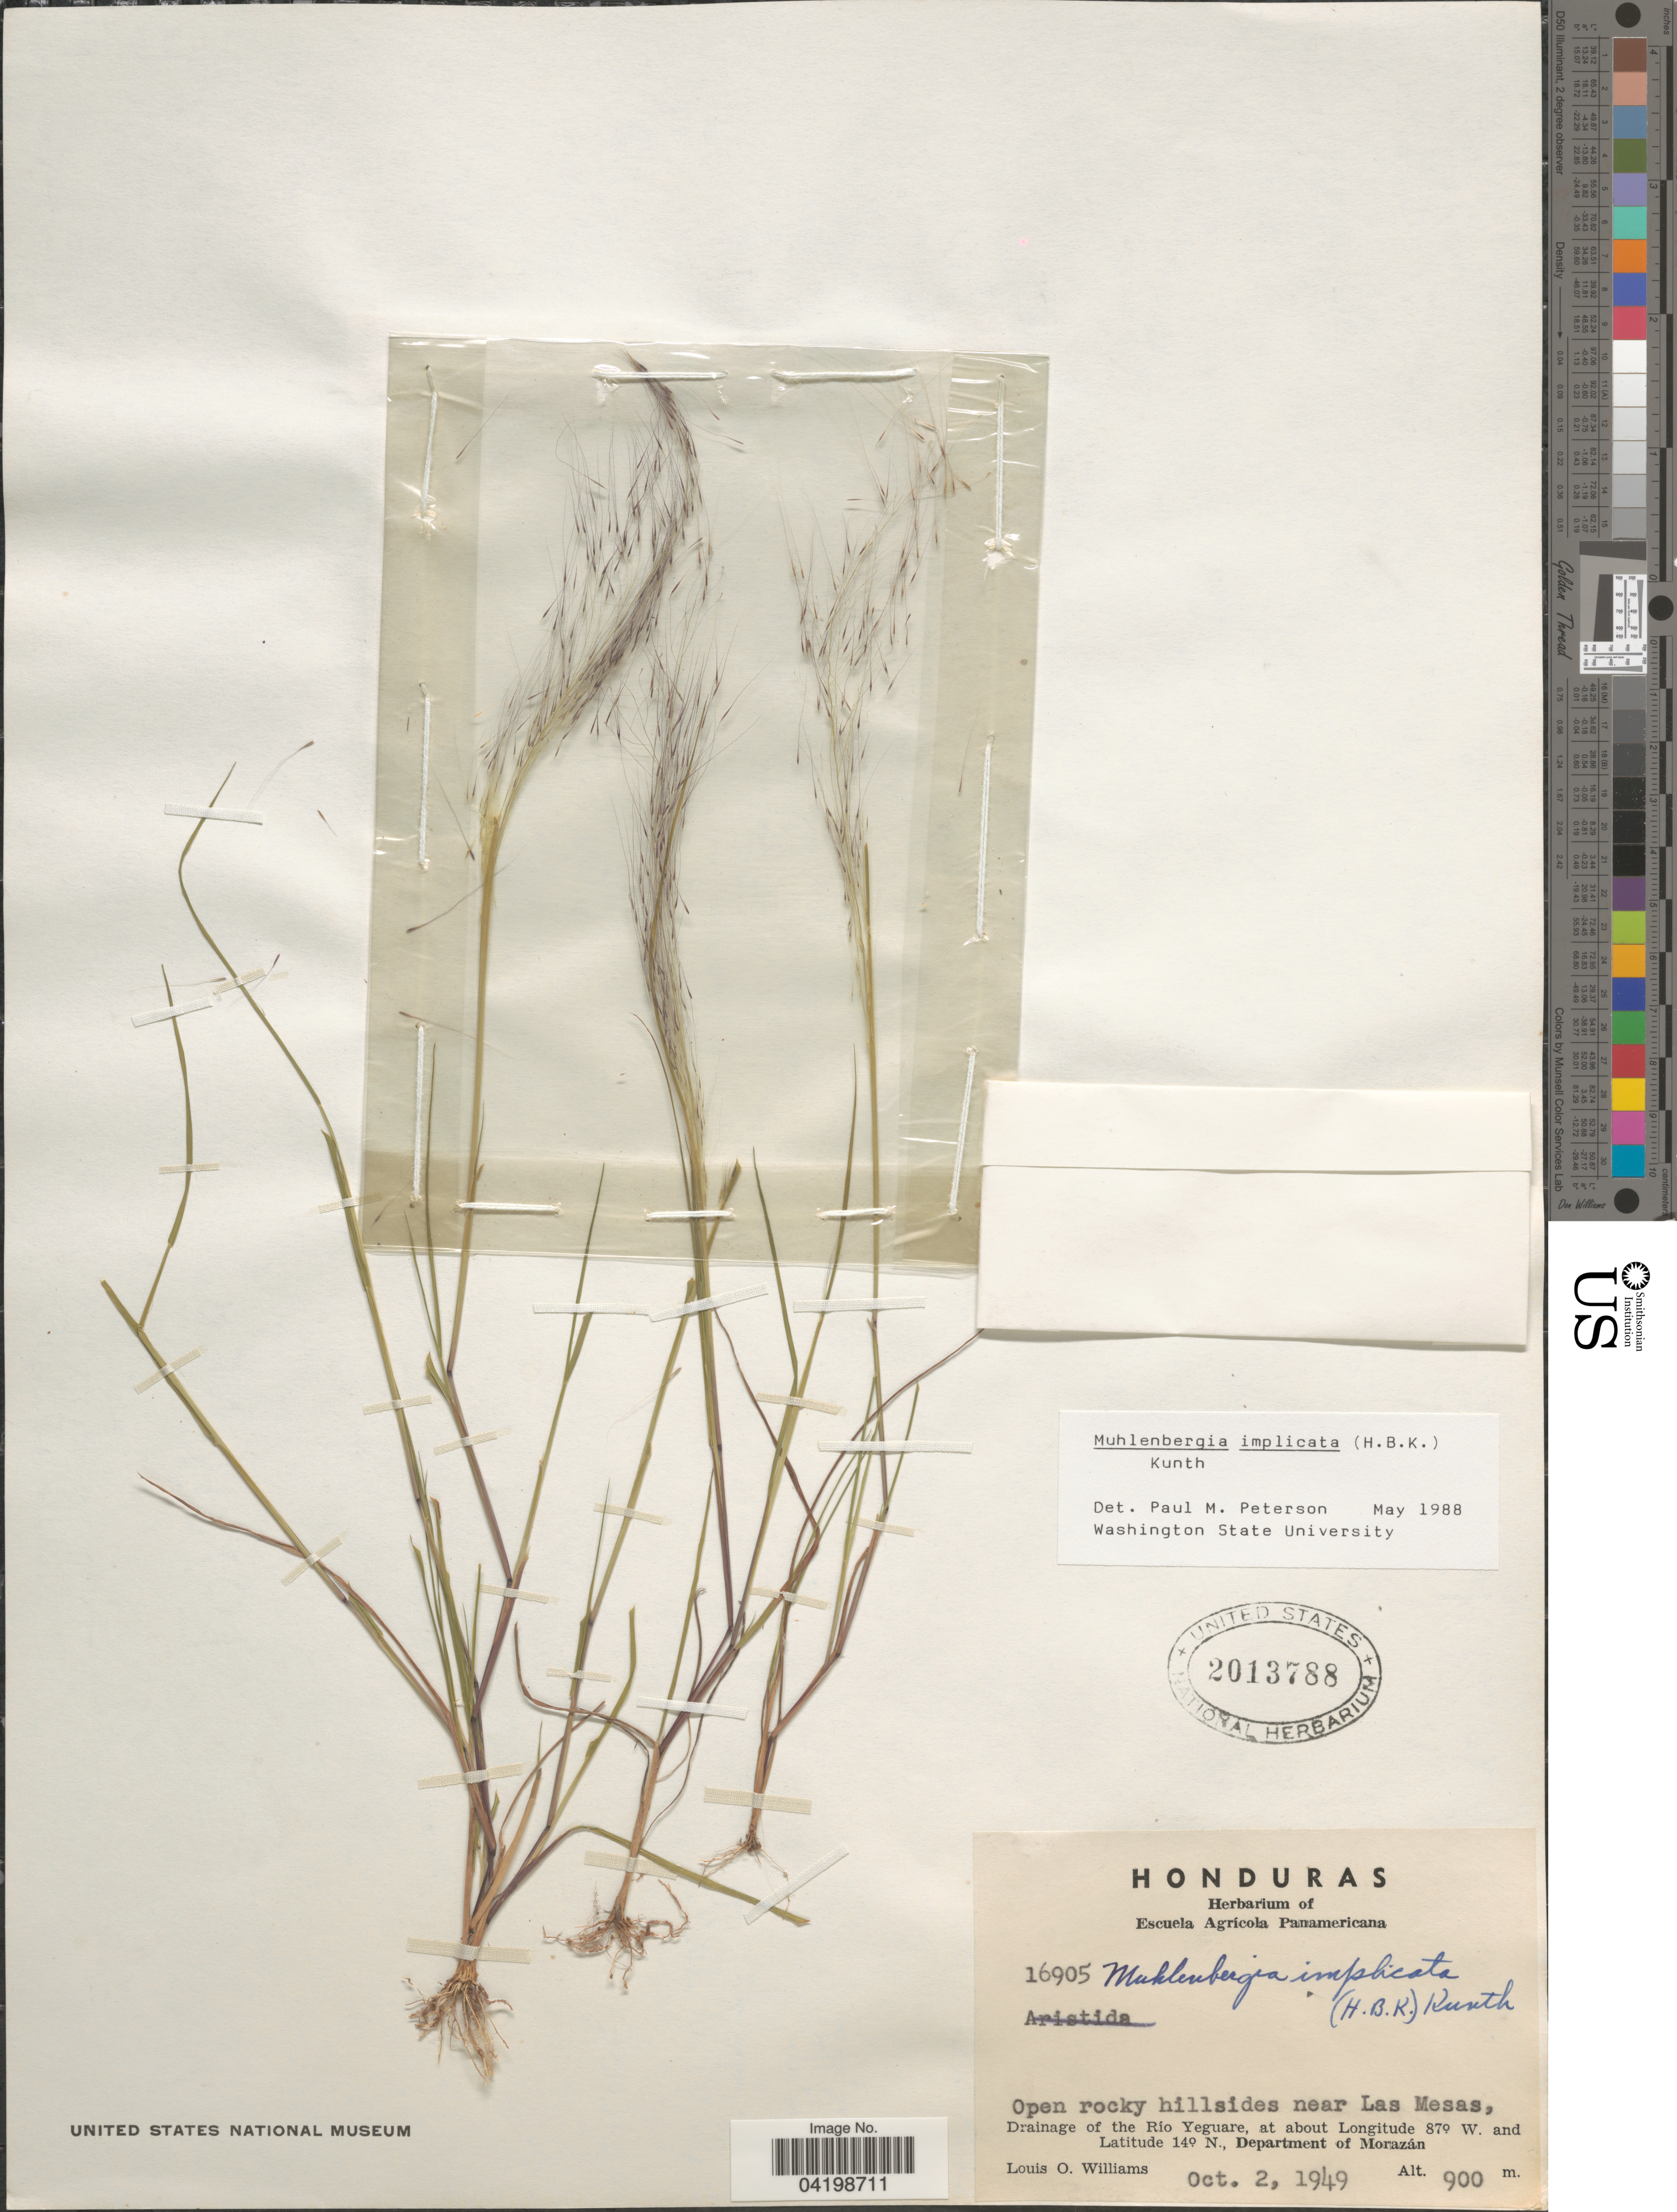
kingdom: Plantae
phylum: Tracheophyta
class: Liliopsida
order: Poales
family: Poaceae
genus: Muhlenbergia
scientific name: Muhlenbergia implicata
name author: (Kunth) Trin.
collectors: L. O. Williams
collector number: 16905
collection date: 1949-10-02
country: Honduras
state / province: Fco. Morazán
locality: Open rocky hillsides near Las Mesas, Drainage of the Río Yeguare, Department of Morazán.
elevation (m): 900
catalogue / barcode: US 2013788